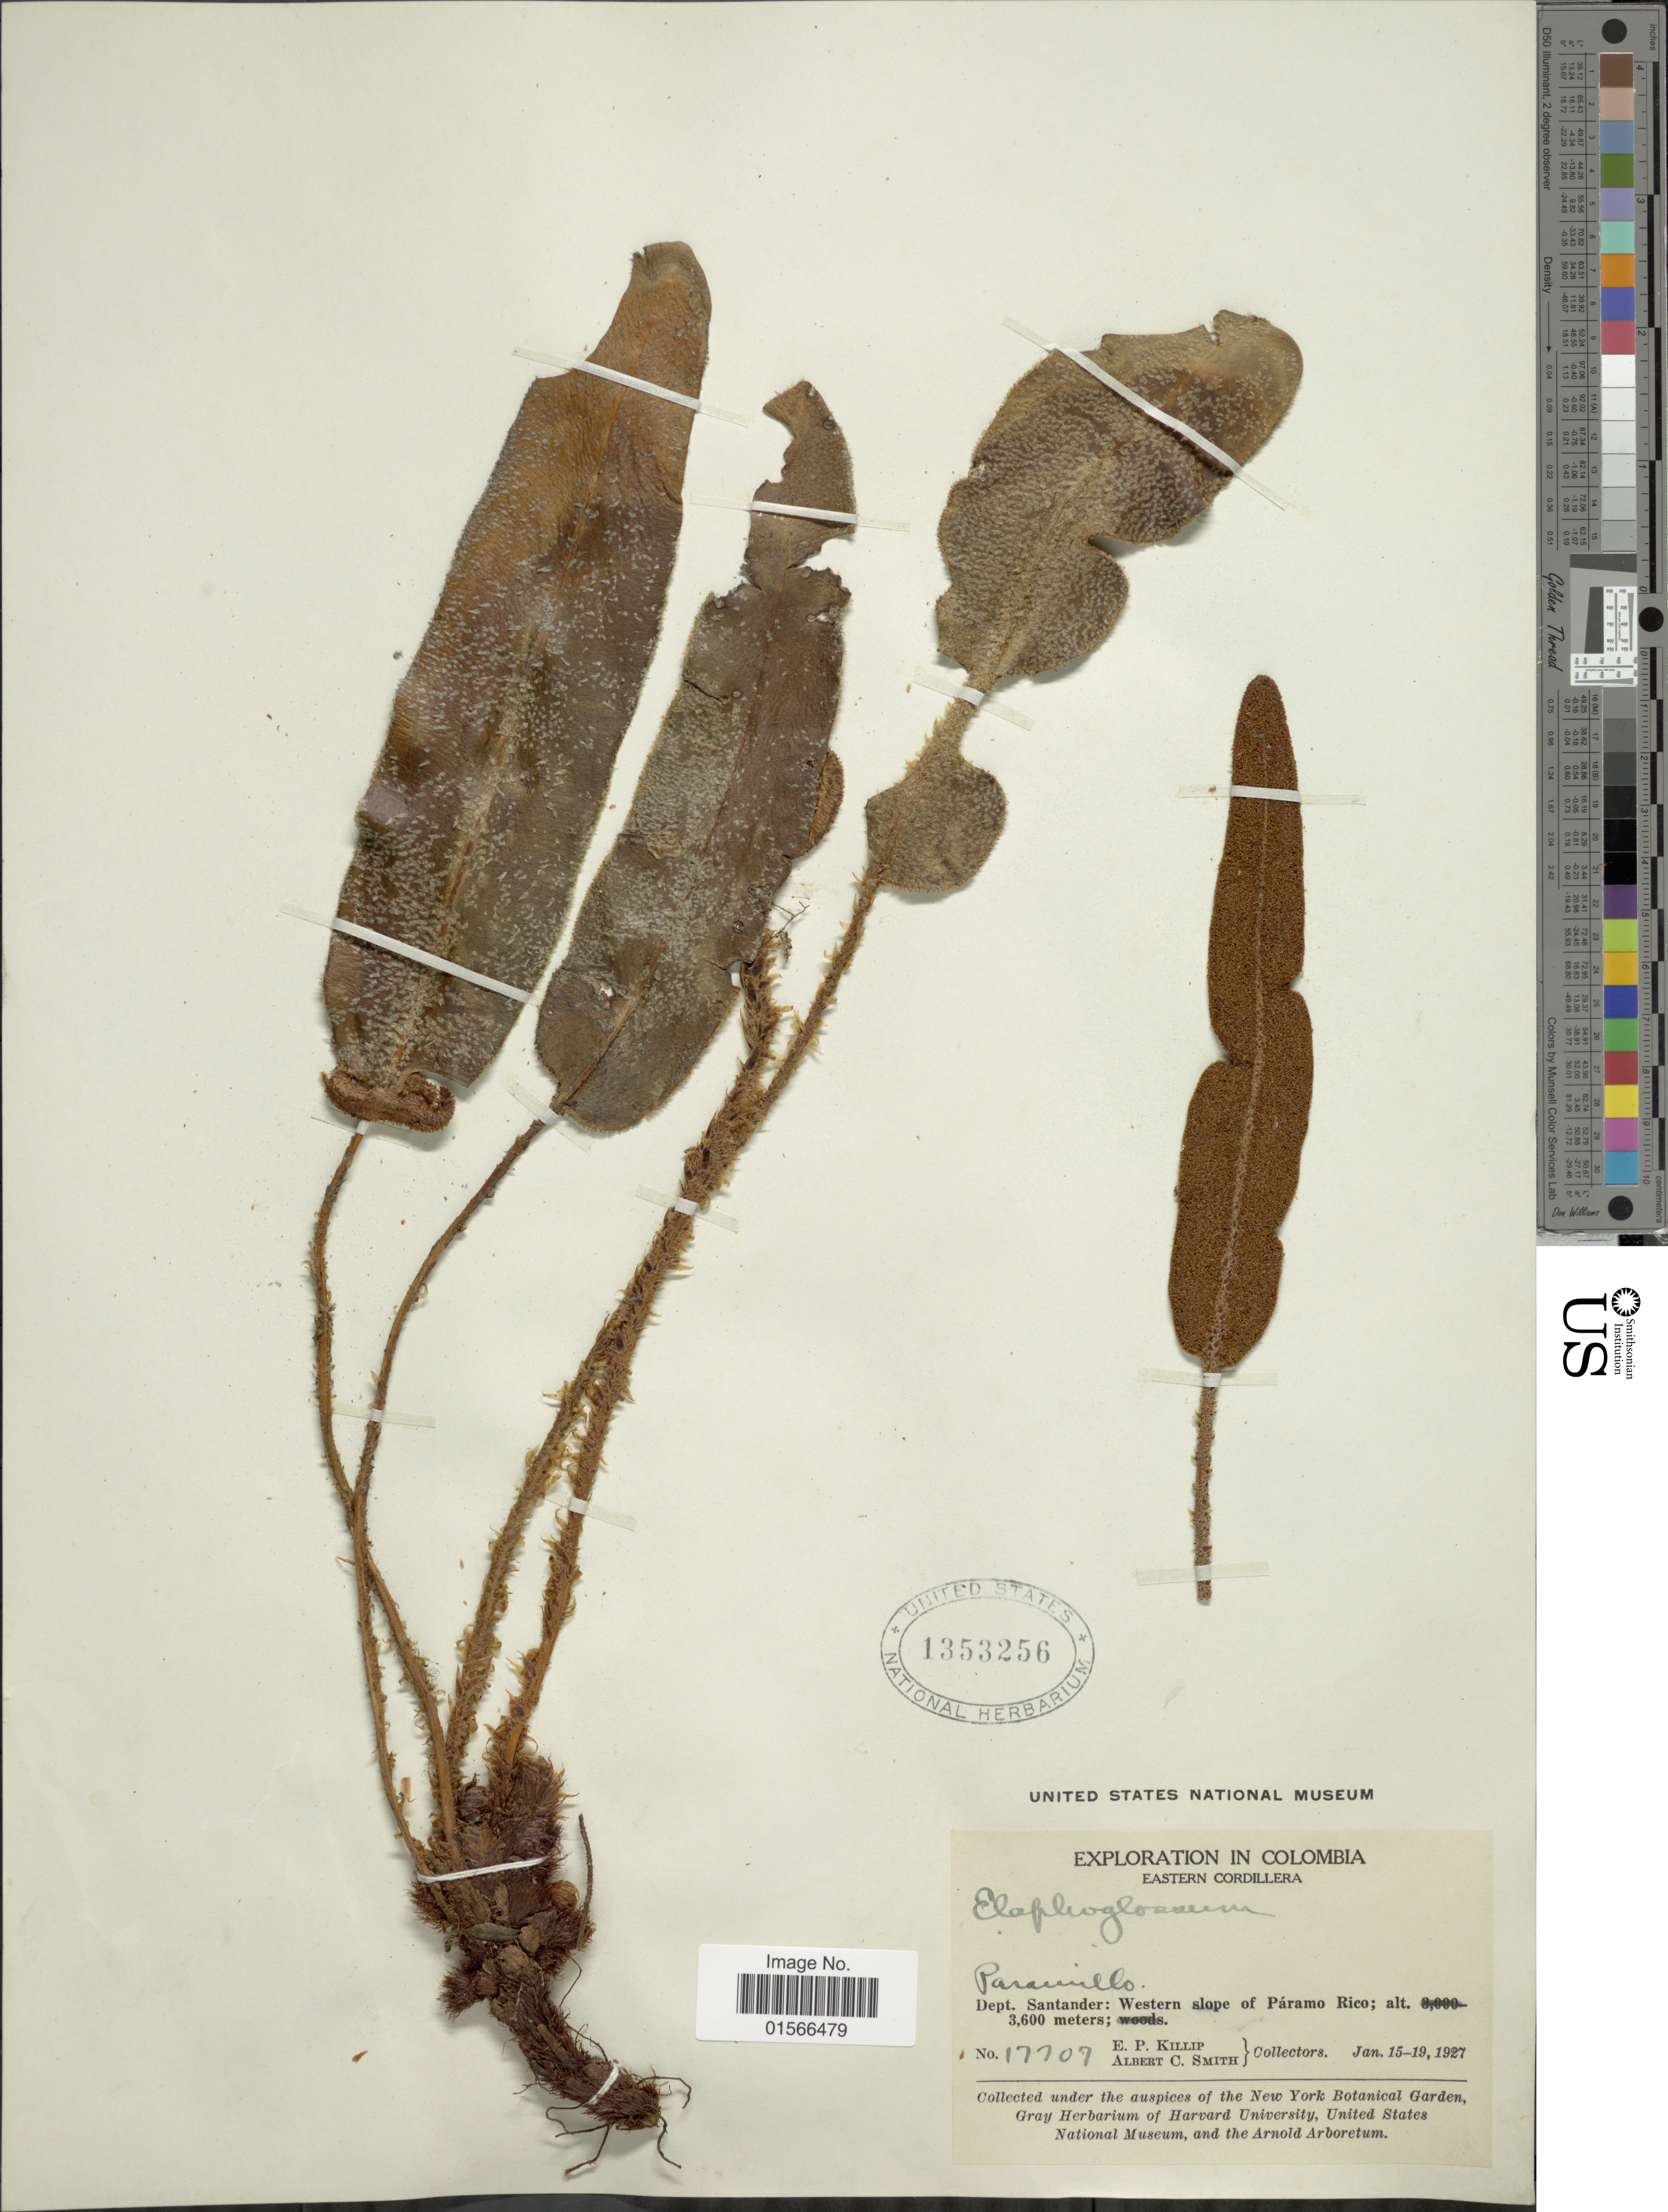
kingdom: Plantae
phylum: Tracheophyta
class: Polypodiopsida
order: Polypodiales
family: Dryopteridaceae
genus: Elaphoglossum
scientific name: Elaphoglossum engelii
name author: (H. Karst.) Christ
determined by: Vasco, A.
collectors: E. P. Killip & A. C. Smith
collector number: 17707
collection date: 1927-01-15/1927-01-19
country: Colombia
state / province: Santander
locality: Eastern Cordillera, Dept. Santander: Western slope of Páramo Rico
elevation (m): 3600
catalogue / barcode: US 1353256